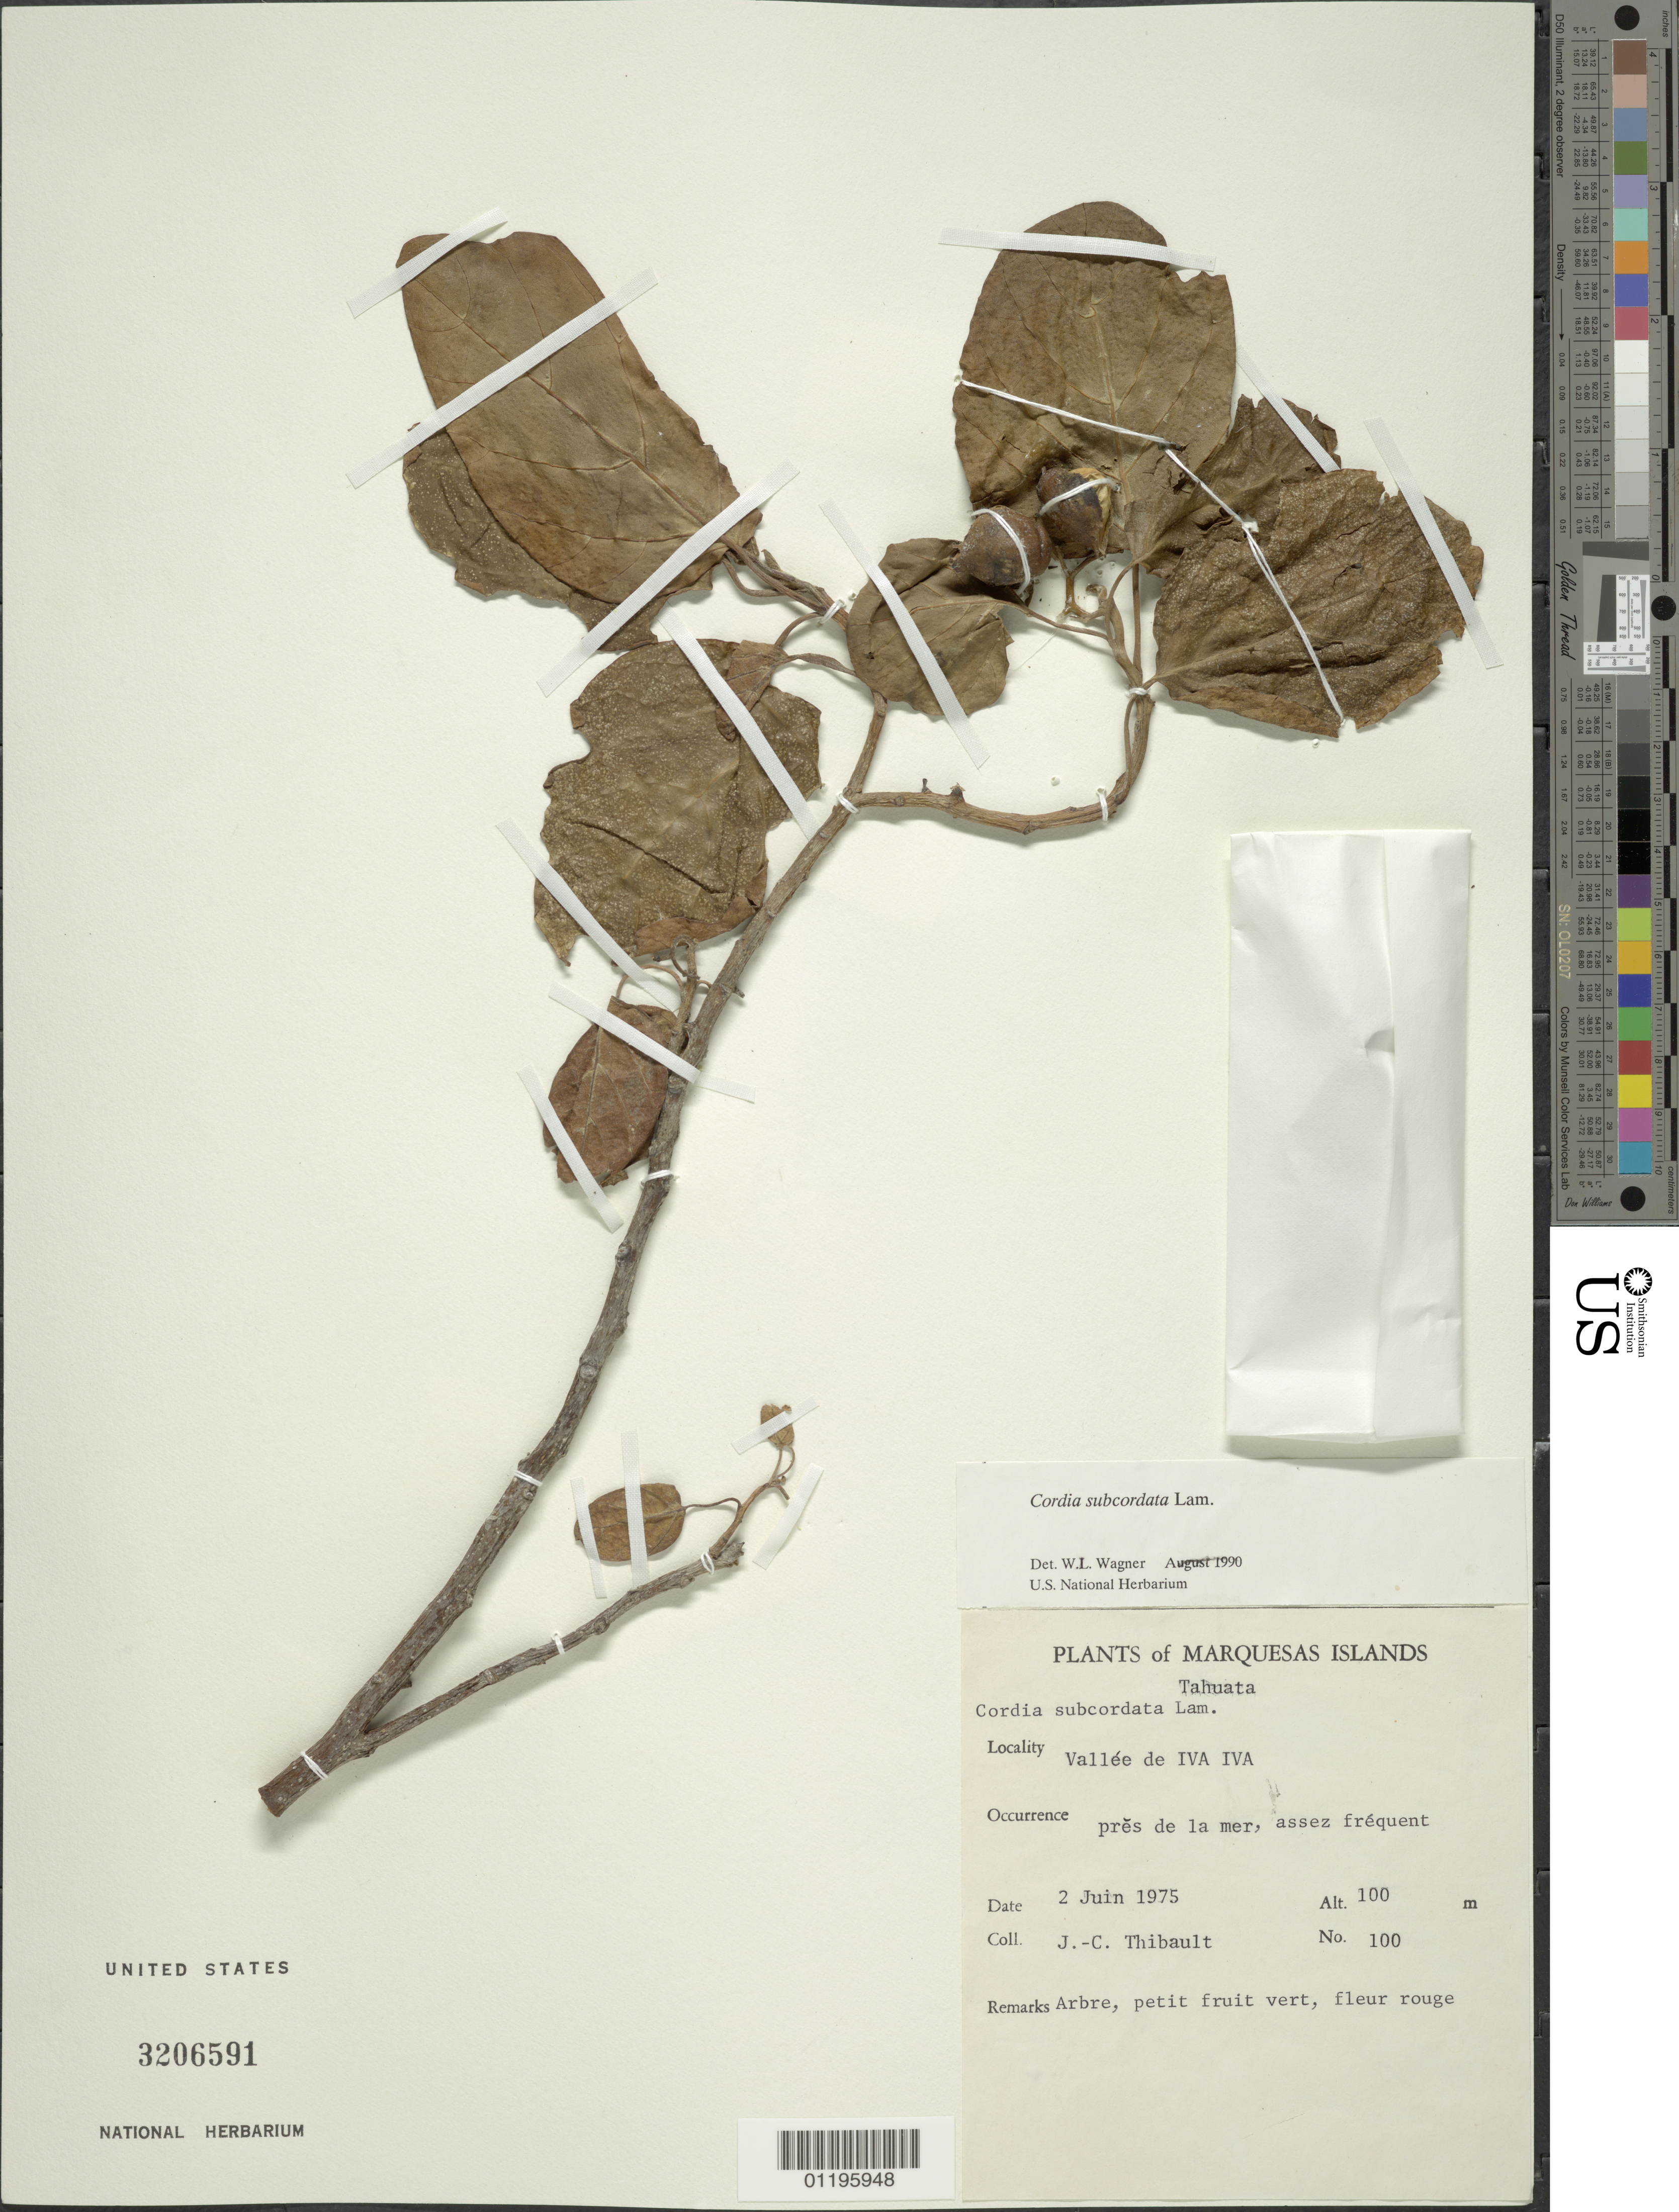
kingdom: Plantae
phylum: Tracheophyta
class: Magnoliopsida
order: Boraginales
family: Cordiaceae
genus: Cordia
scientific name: Cordia subcordata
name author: Lam.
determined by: Wagner, W. L., (BOT), Smithsonian Institution - National Museum of Natural History (UNITED STATES)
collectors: J. Thibault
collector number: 100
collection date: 1975-06-02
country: French Polynesia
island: Tahuata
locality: Iva Iva Valley, near the sea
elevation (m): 100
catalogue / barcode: US 3206591